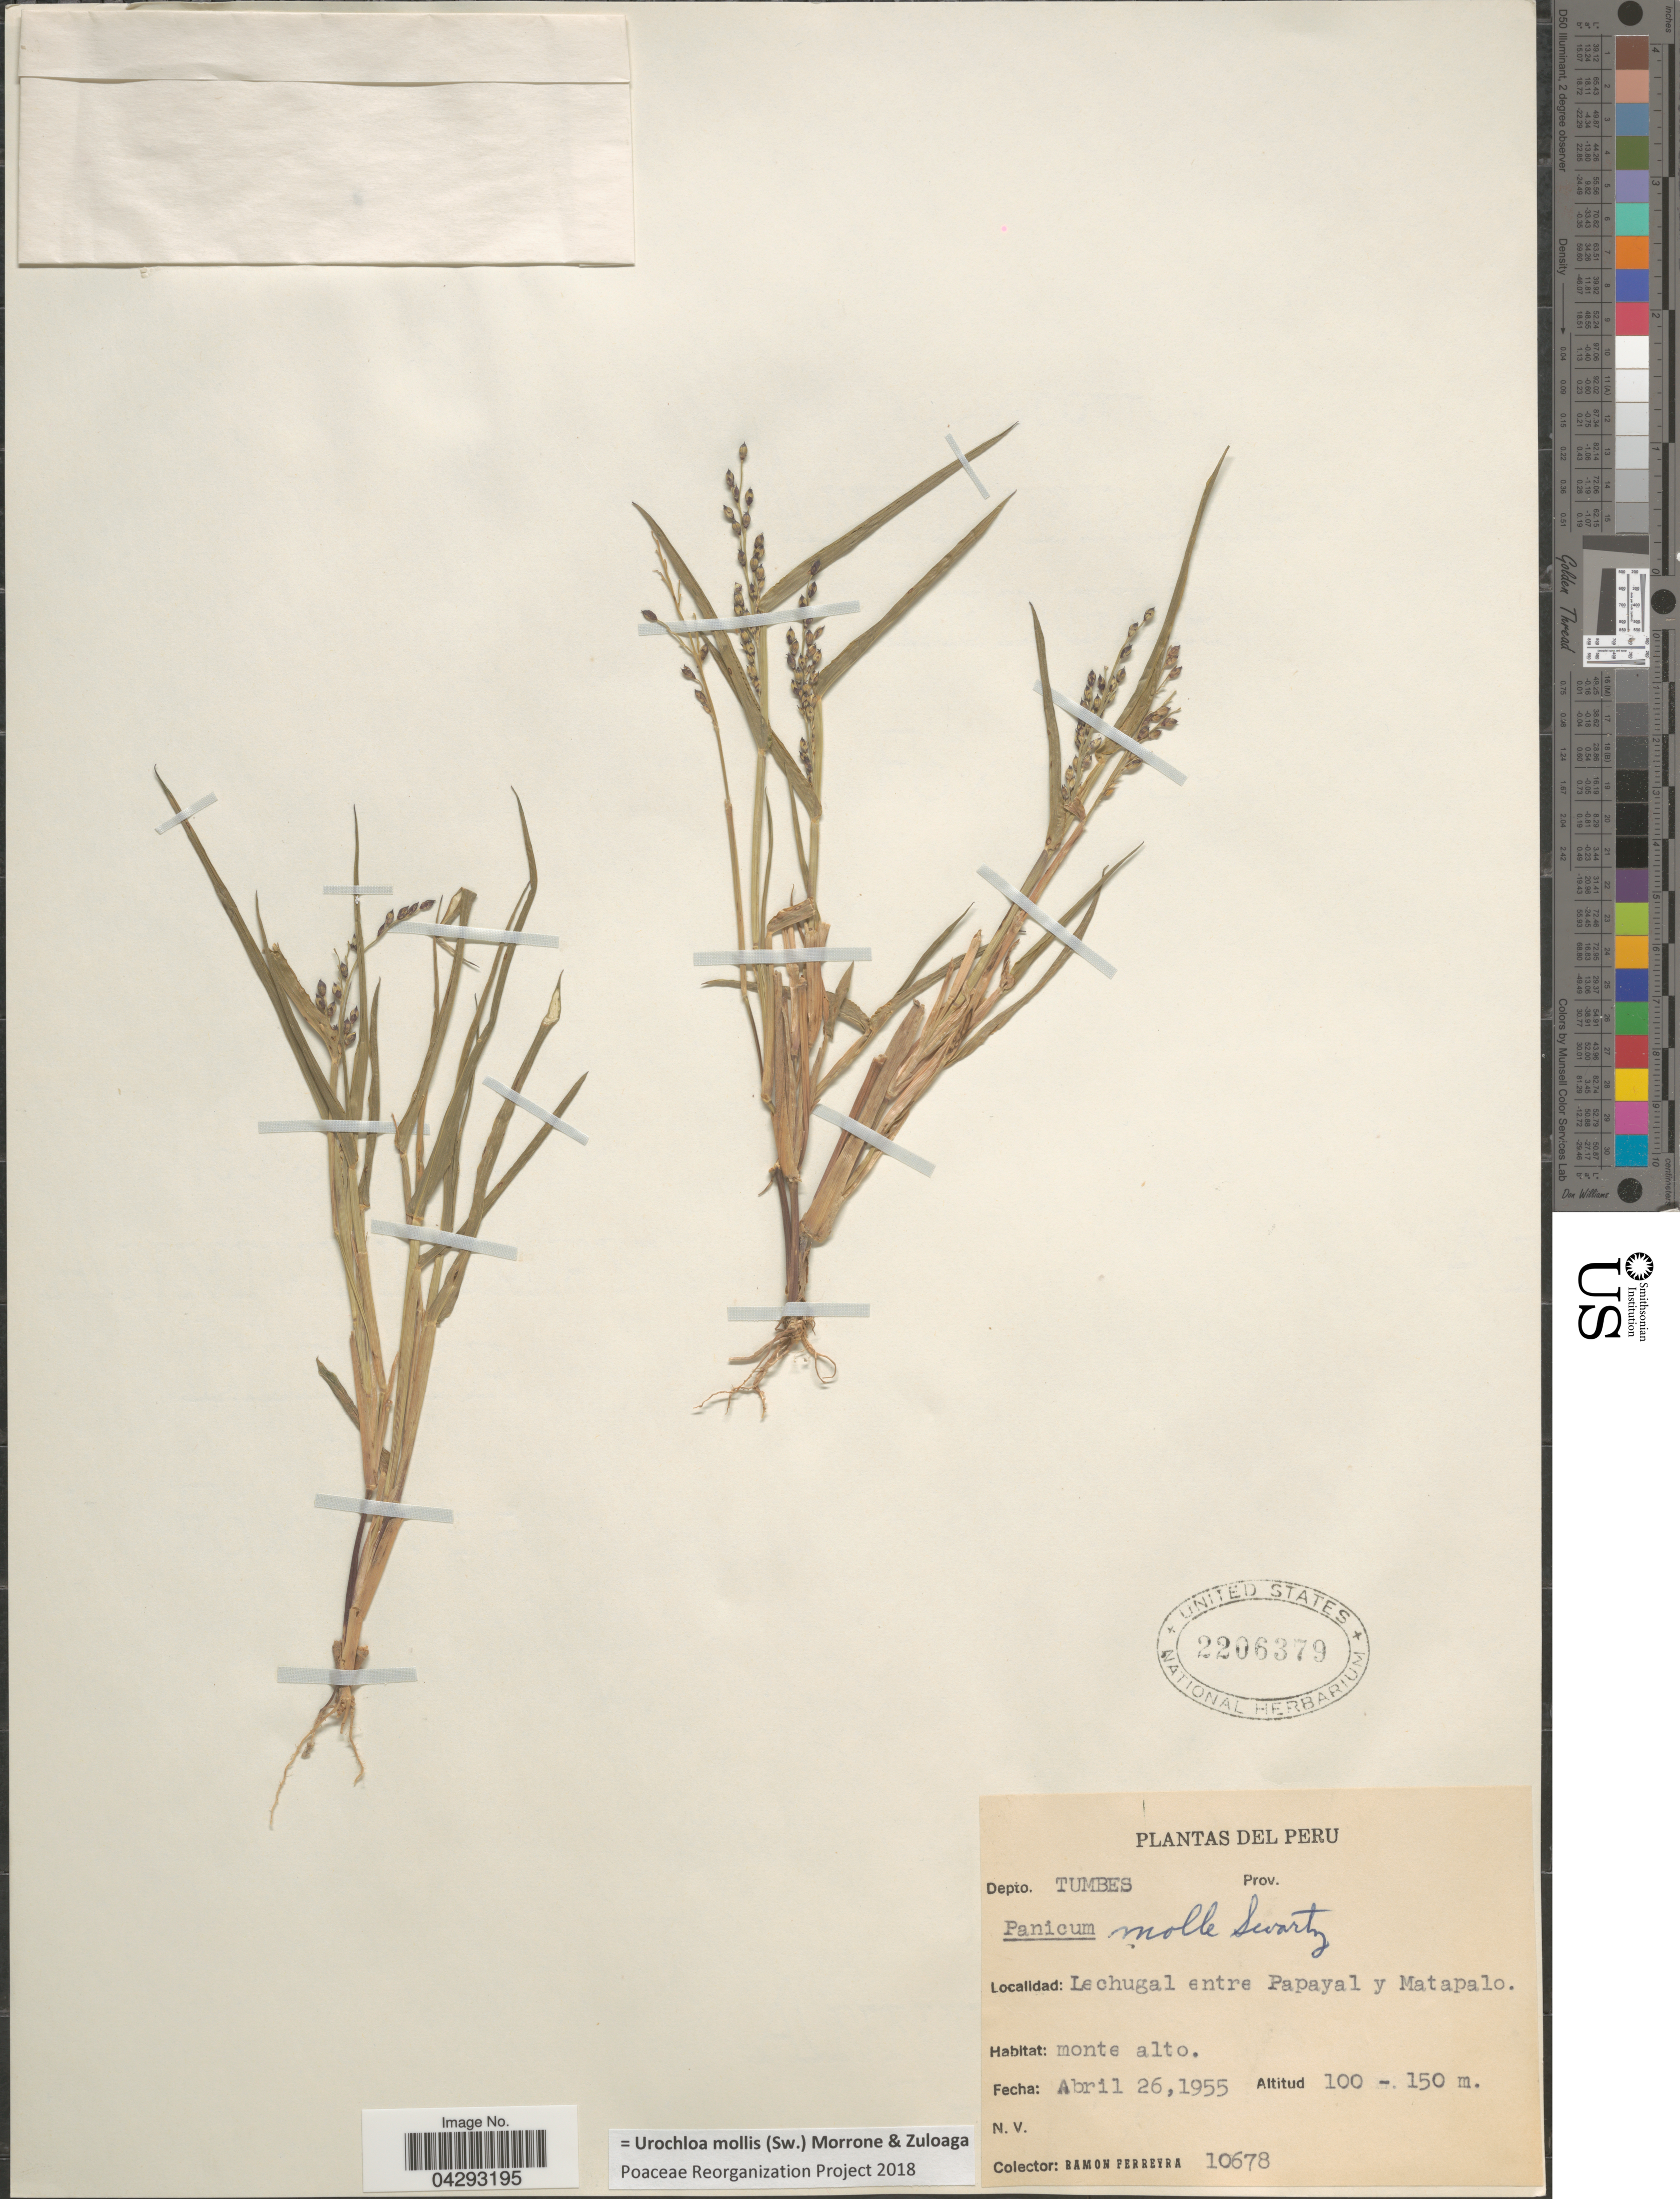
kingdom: Plantae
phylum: Tracheophyta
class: Liliopsida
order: Poales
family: Poaceae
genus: Urochloa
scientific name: Urochloa mollis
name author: (Sw.) Morrone & Zuloaga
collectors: R. A. Ferreyra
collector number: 10678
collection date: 1955-04-26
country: Peru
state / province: Tumbes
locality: Depto. Tumbes. Le chugal entre Papayal y Matapalo.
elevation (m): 100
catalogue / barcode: US 2206379